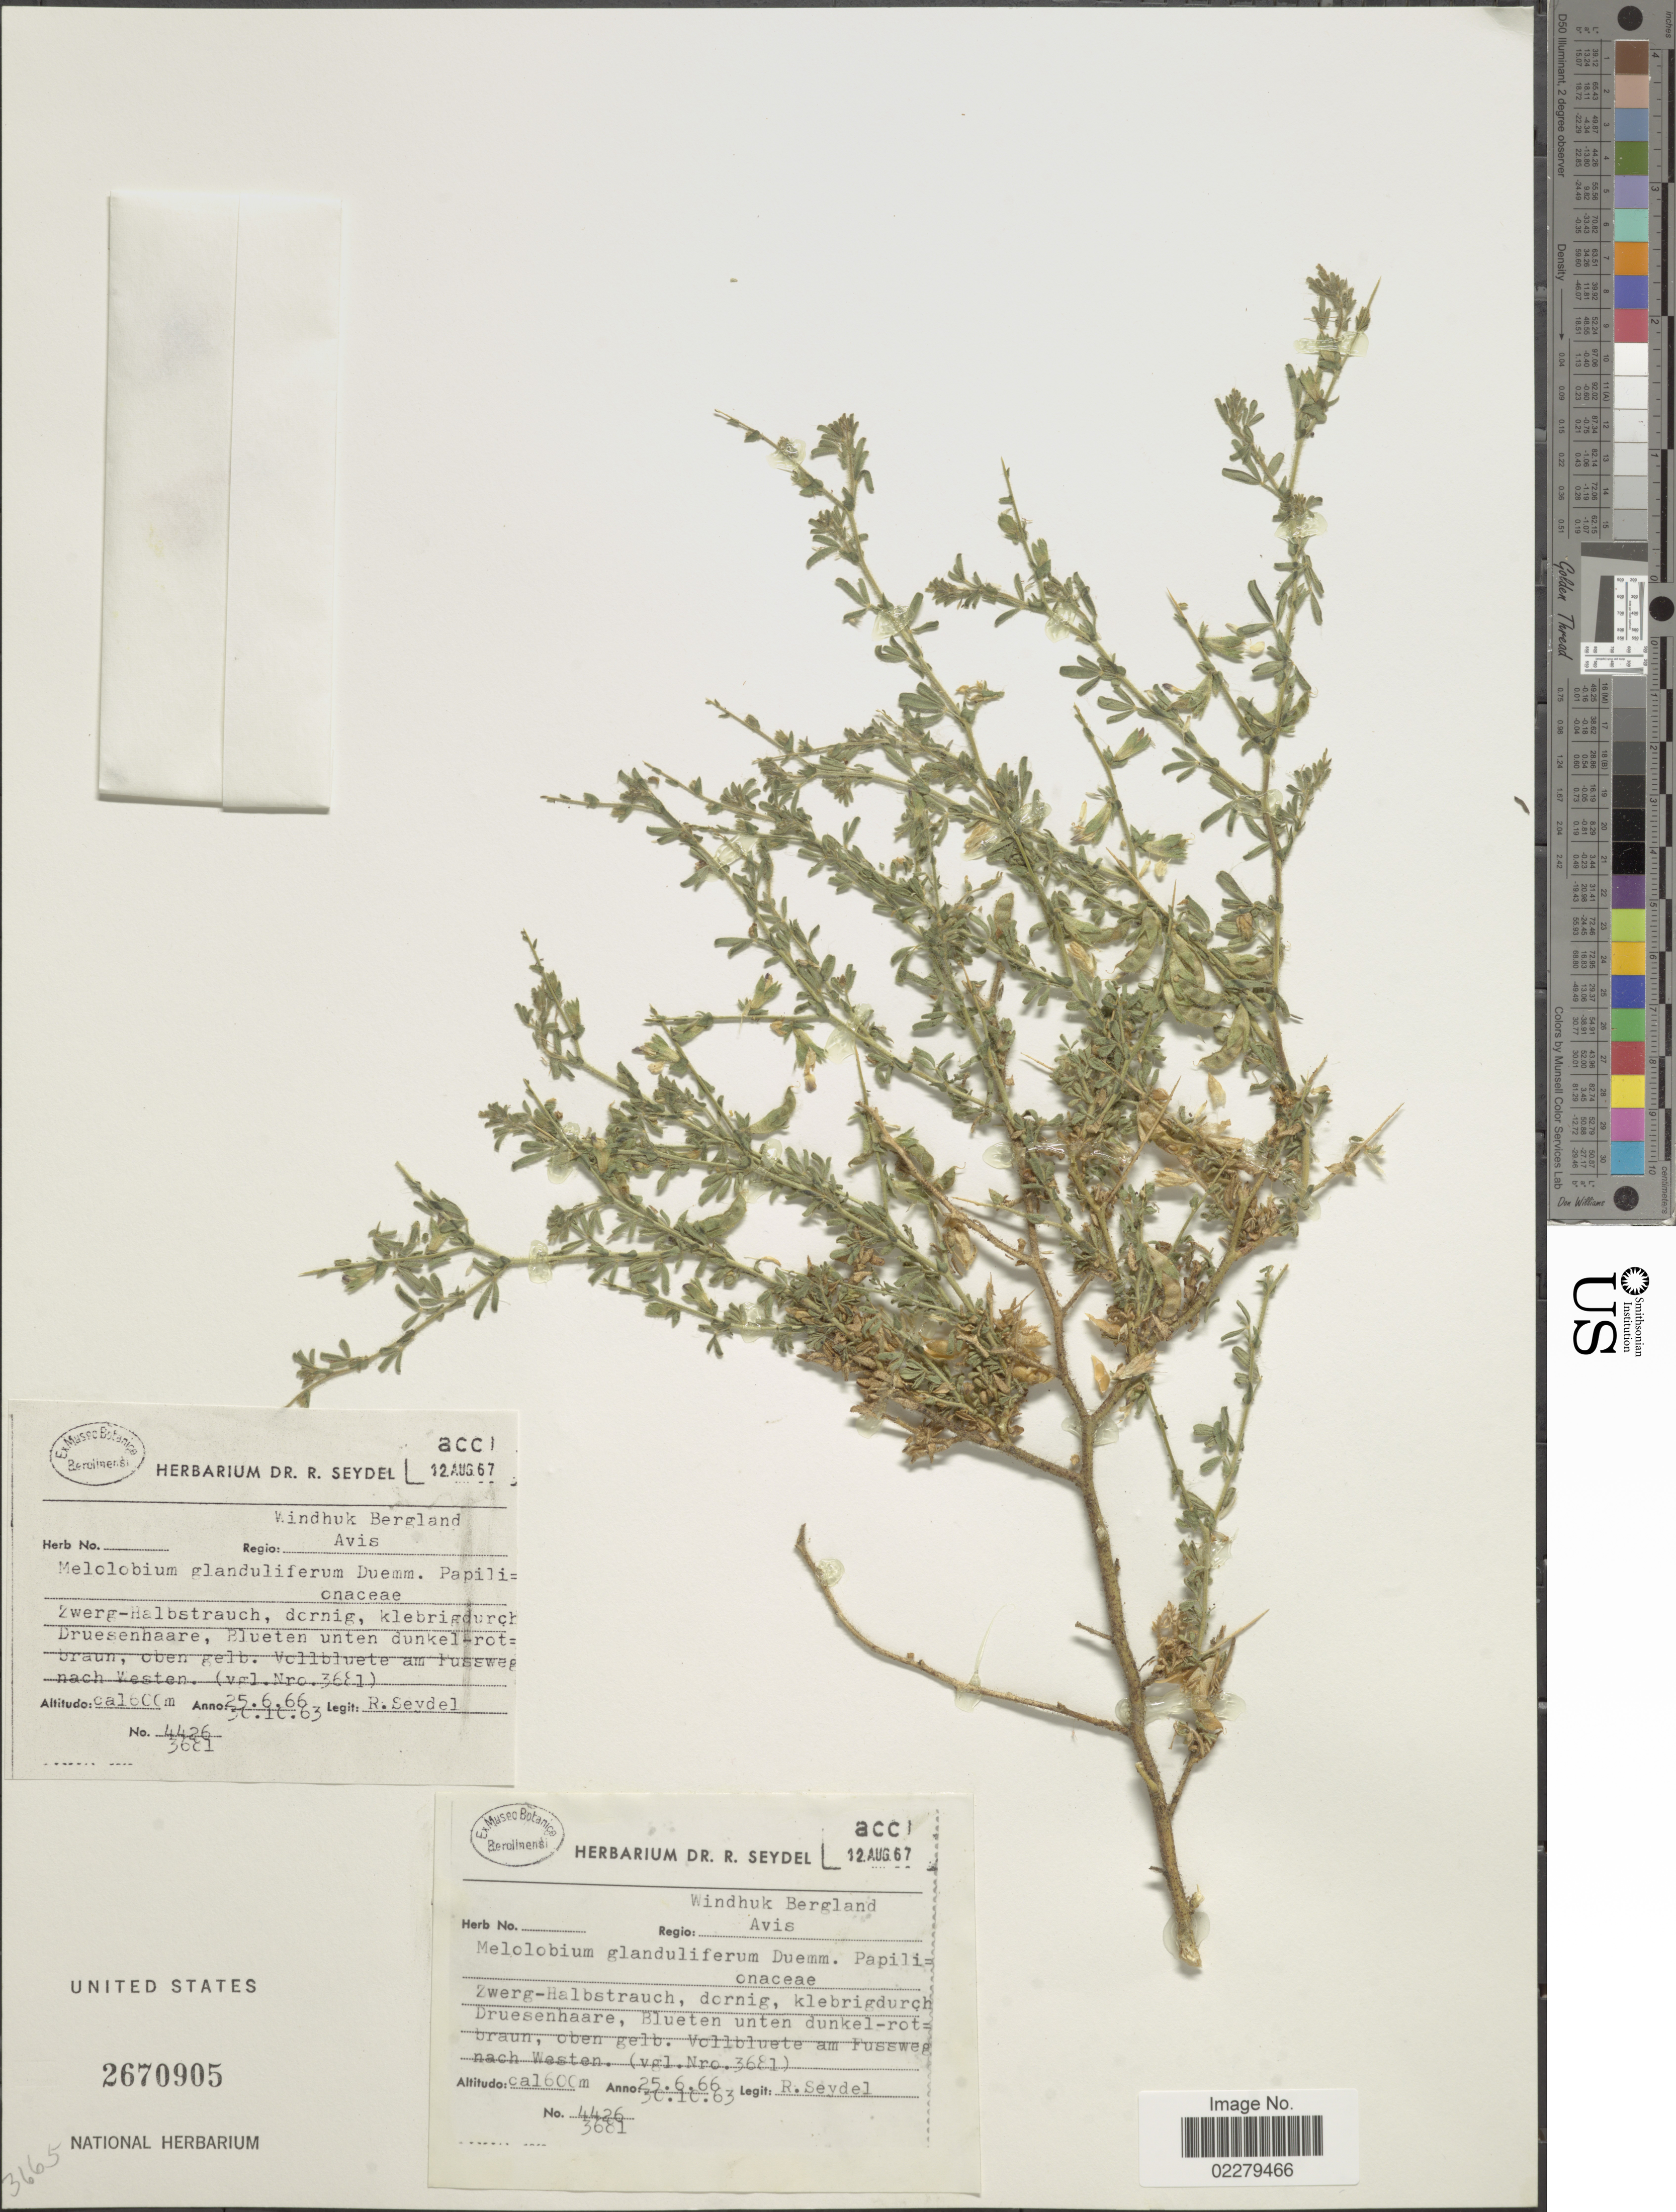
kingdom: Plantae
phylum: Tracheophyta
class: Magnoliopsida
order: Fabales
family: Fabaceae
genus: Melolobium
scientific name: Melolobium glanduliferum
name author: Dümmer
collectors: R. Seydel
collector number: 4426/3681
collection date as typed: Transcribed d/m/y: 25/6/66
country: Namibia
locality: Windhuk Bergland. Regio Avis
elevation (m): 1600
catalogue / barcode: US 2670905